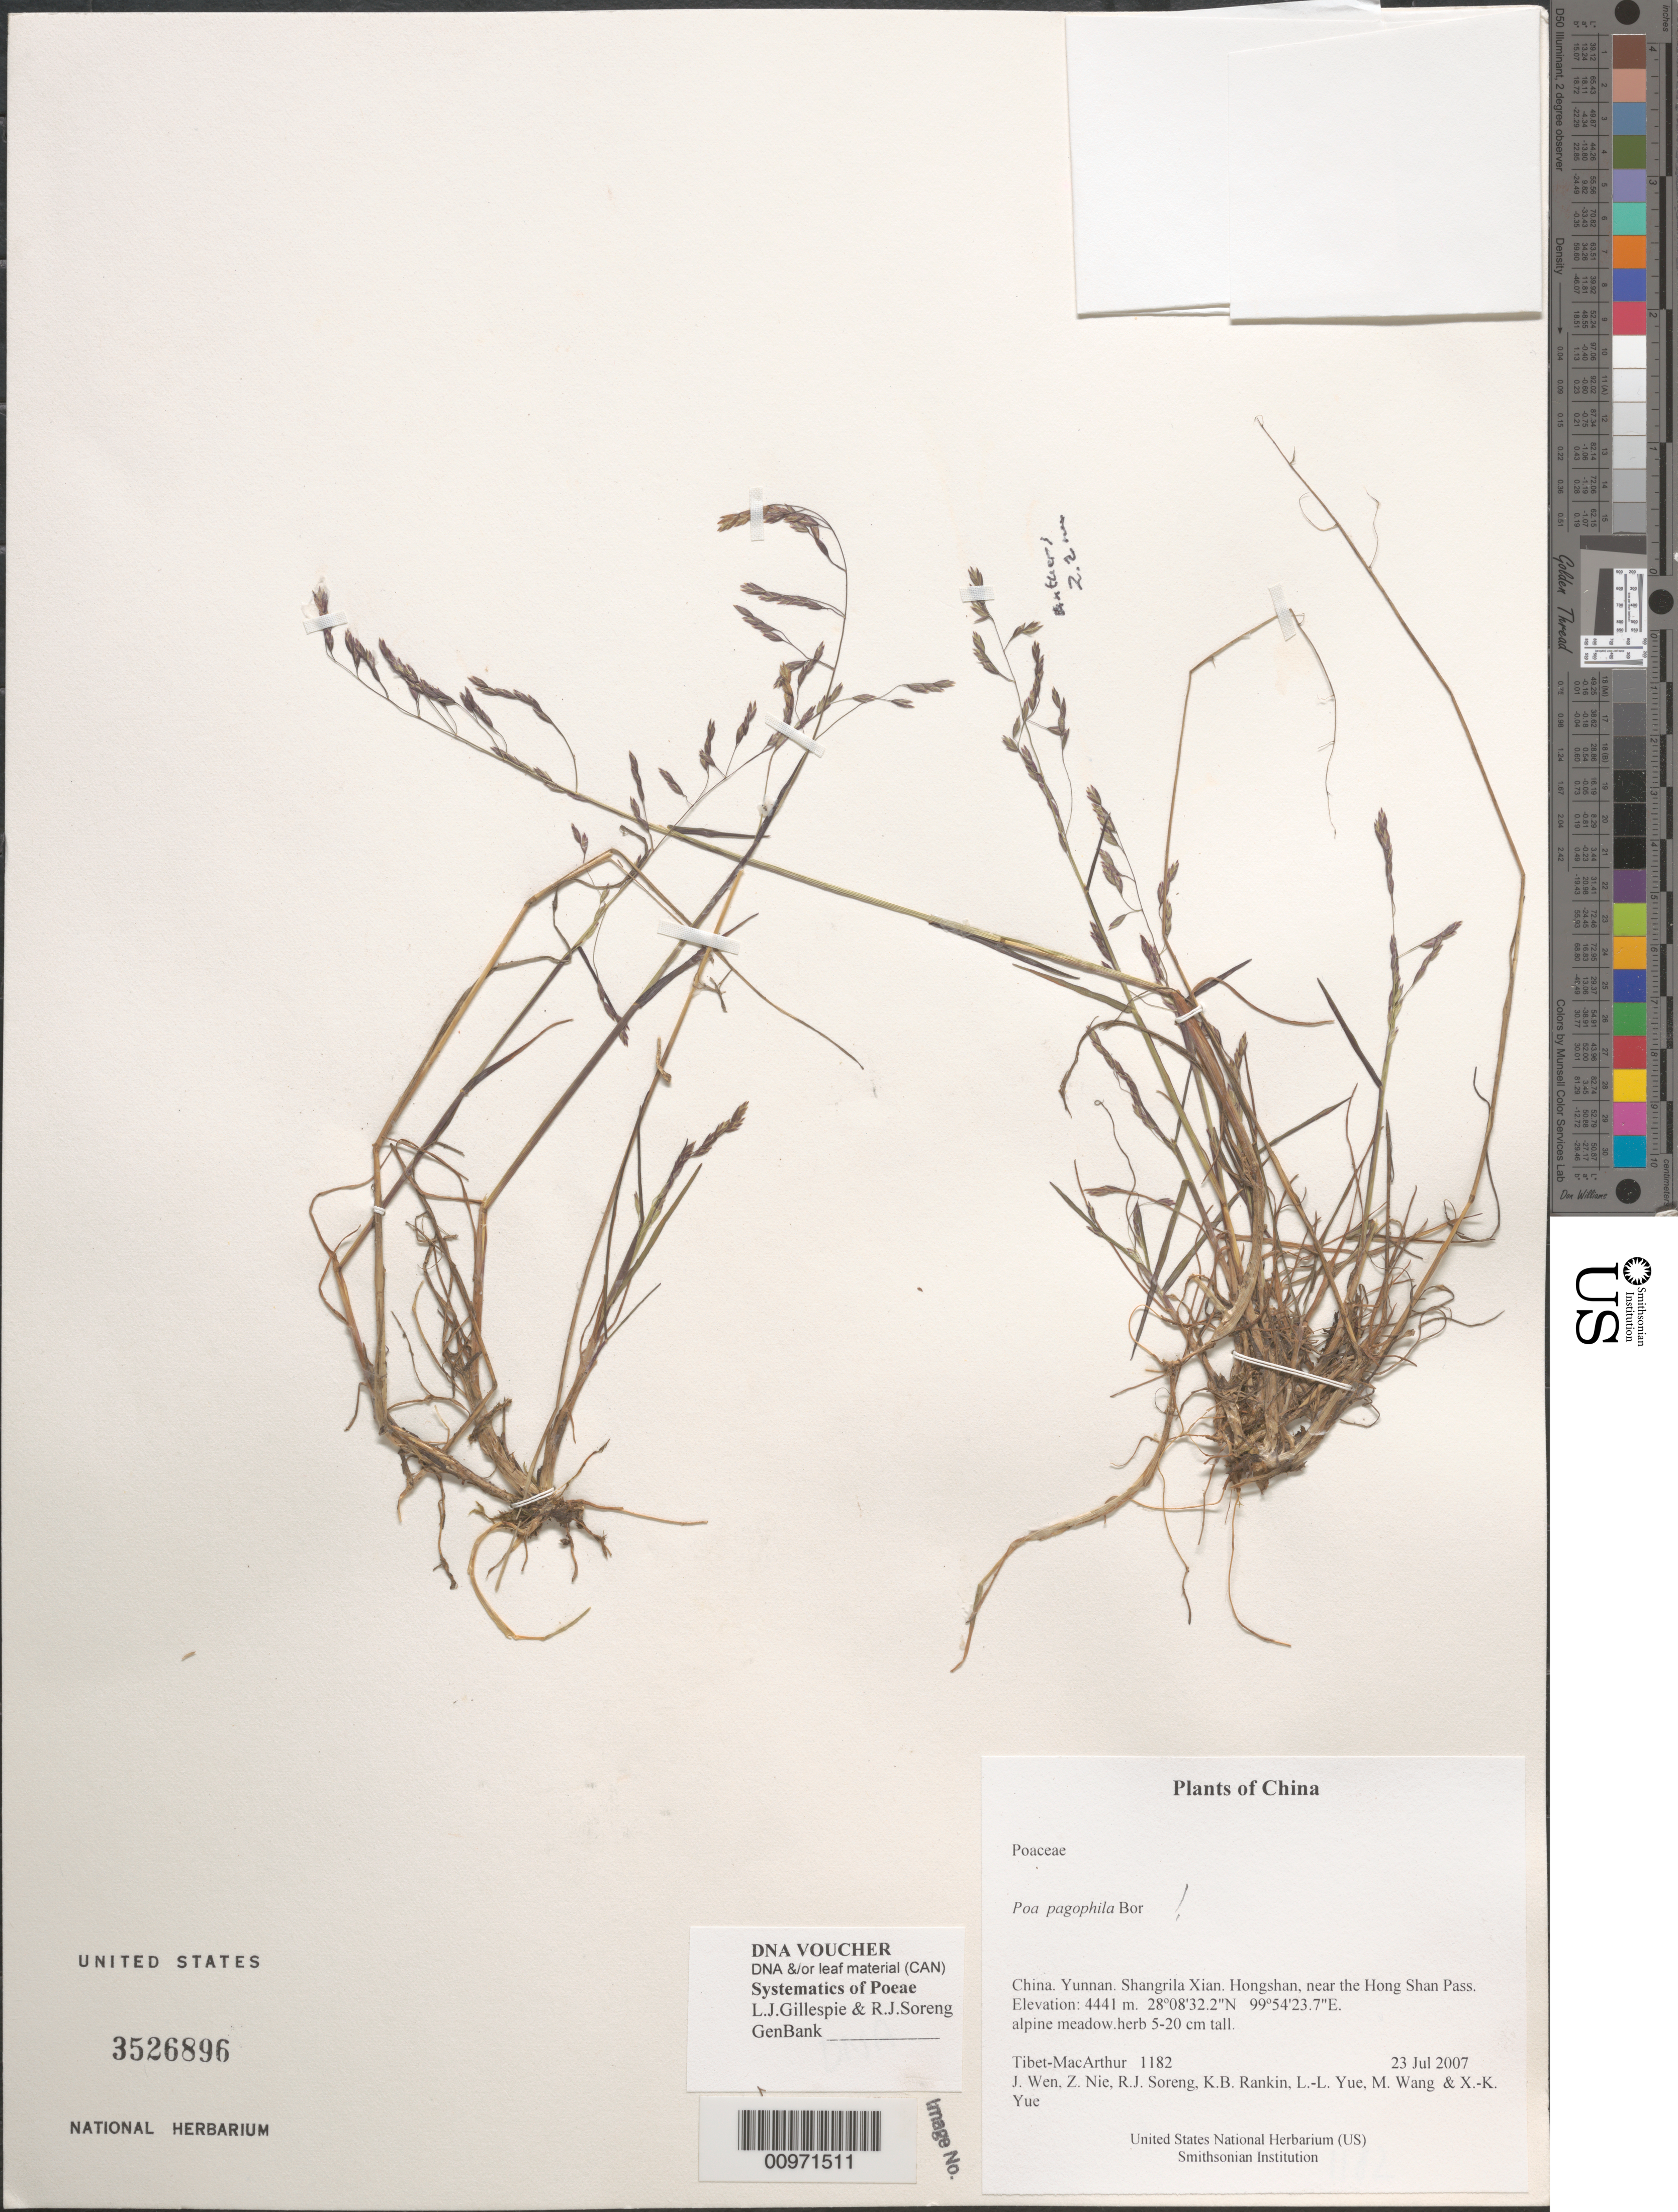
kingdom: Plantae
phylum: Tracheophyta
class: Liliopsida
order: Poales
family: Poaceae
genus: Poa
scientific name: Poa pagophila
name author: Bor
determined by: Soreng, Robert J., Research Associate (BOT), Smithsonian Institution - National Museum of Natural History (UNITED STATES)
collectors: Tibet-MacArthur, J. Wen, Z. Nie, R. J. Soreng, K. Rankin, L. Yue, M. Wang & X. Yue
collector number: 1182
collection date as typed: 23 Jul 2007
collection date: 2007-07-23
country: China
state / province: Yunnan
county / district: Shangrila Xian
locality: Hongshan, near the Hong Shan Pass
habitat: alpine meadow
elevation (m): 4441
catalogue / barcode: US 3526896